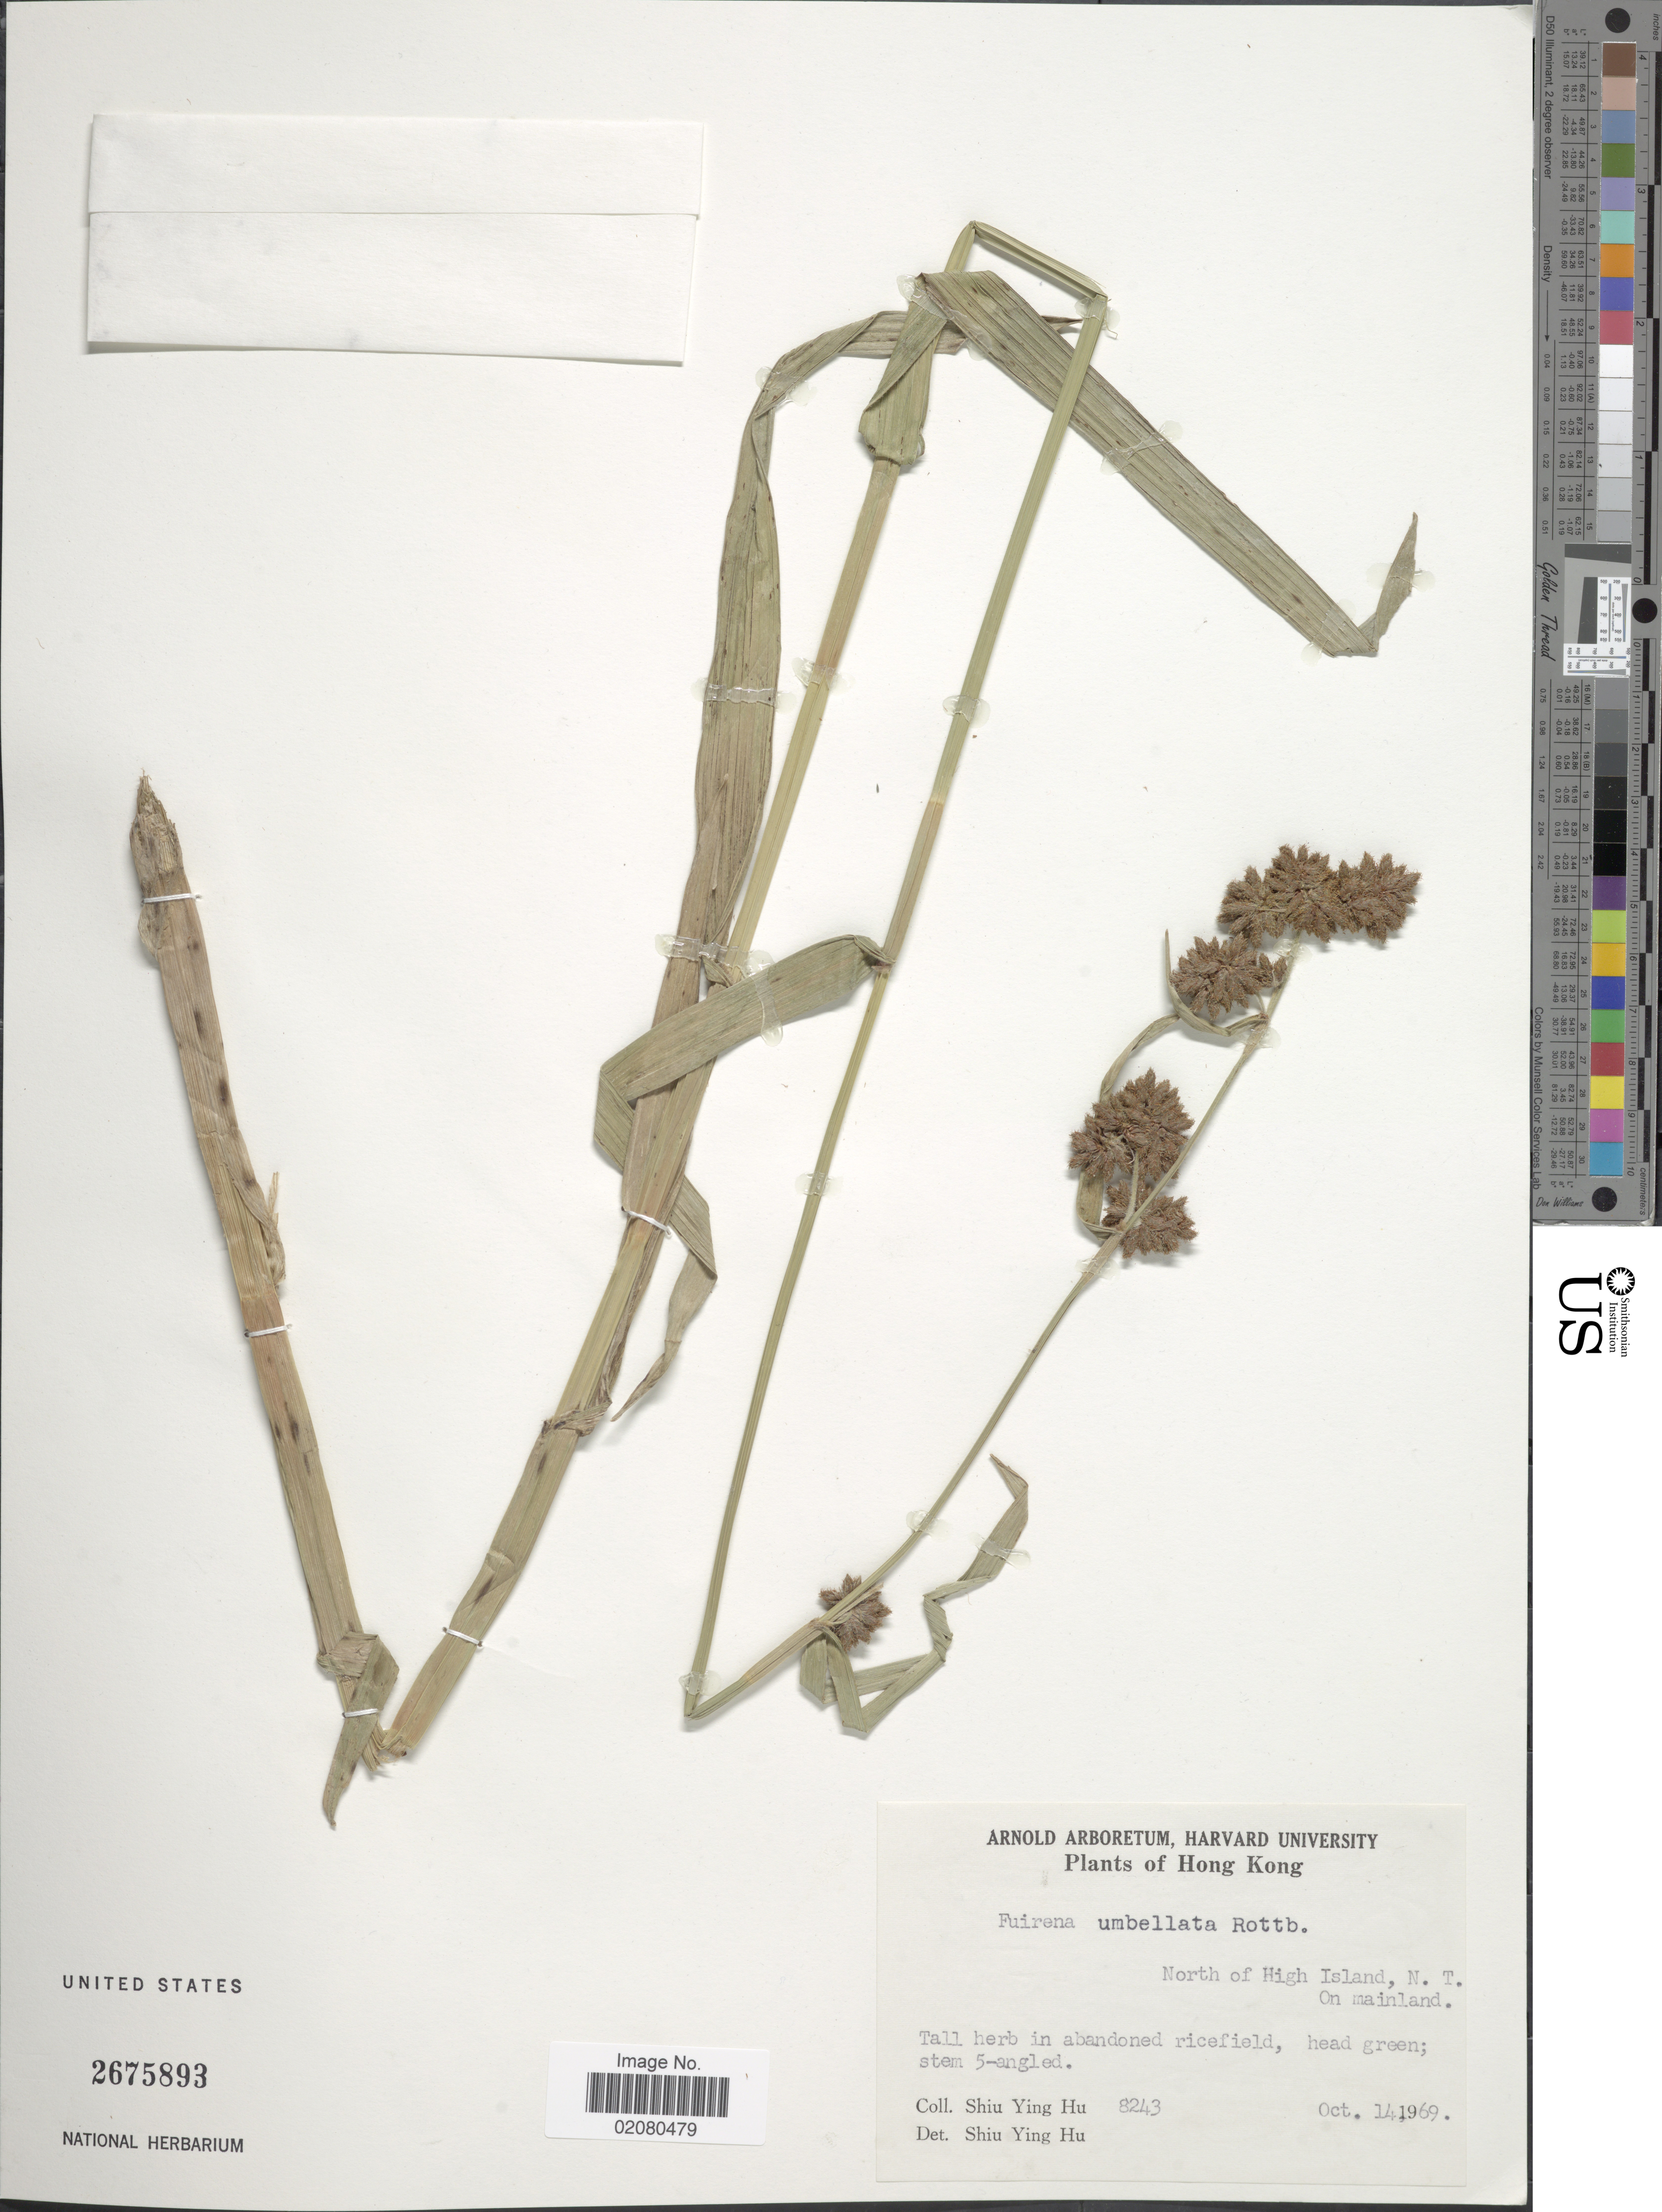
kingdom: Plantae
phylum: Tracheophyta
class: Liliopsida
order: Poales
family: Cyperaceae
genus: Fuirena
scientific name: Fuirena umbellata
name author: Rottb.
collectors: S. Y. Hu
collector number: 8243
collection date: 1969-10-14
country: China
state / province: Hong Kong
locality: North of High Island, N.T. on mainland, in abandoned rice-field.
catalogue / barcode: US 2675893